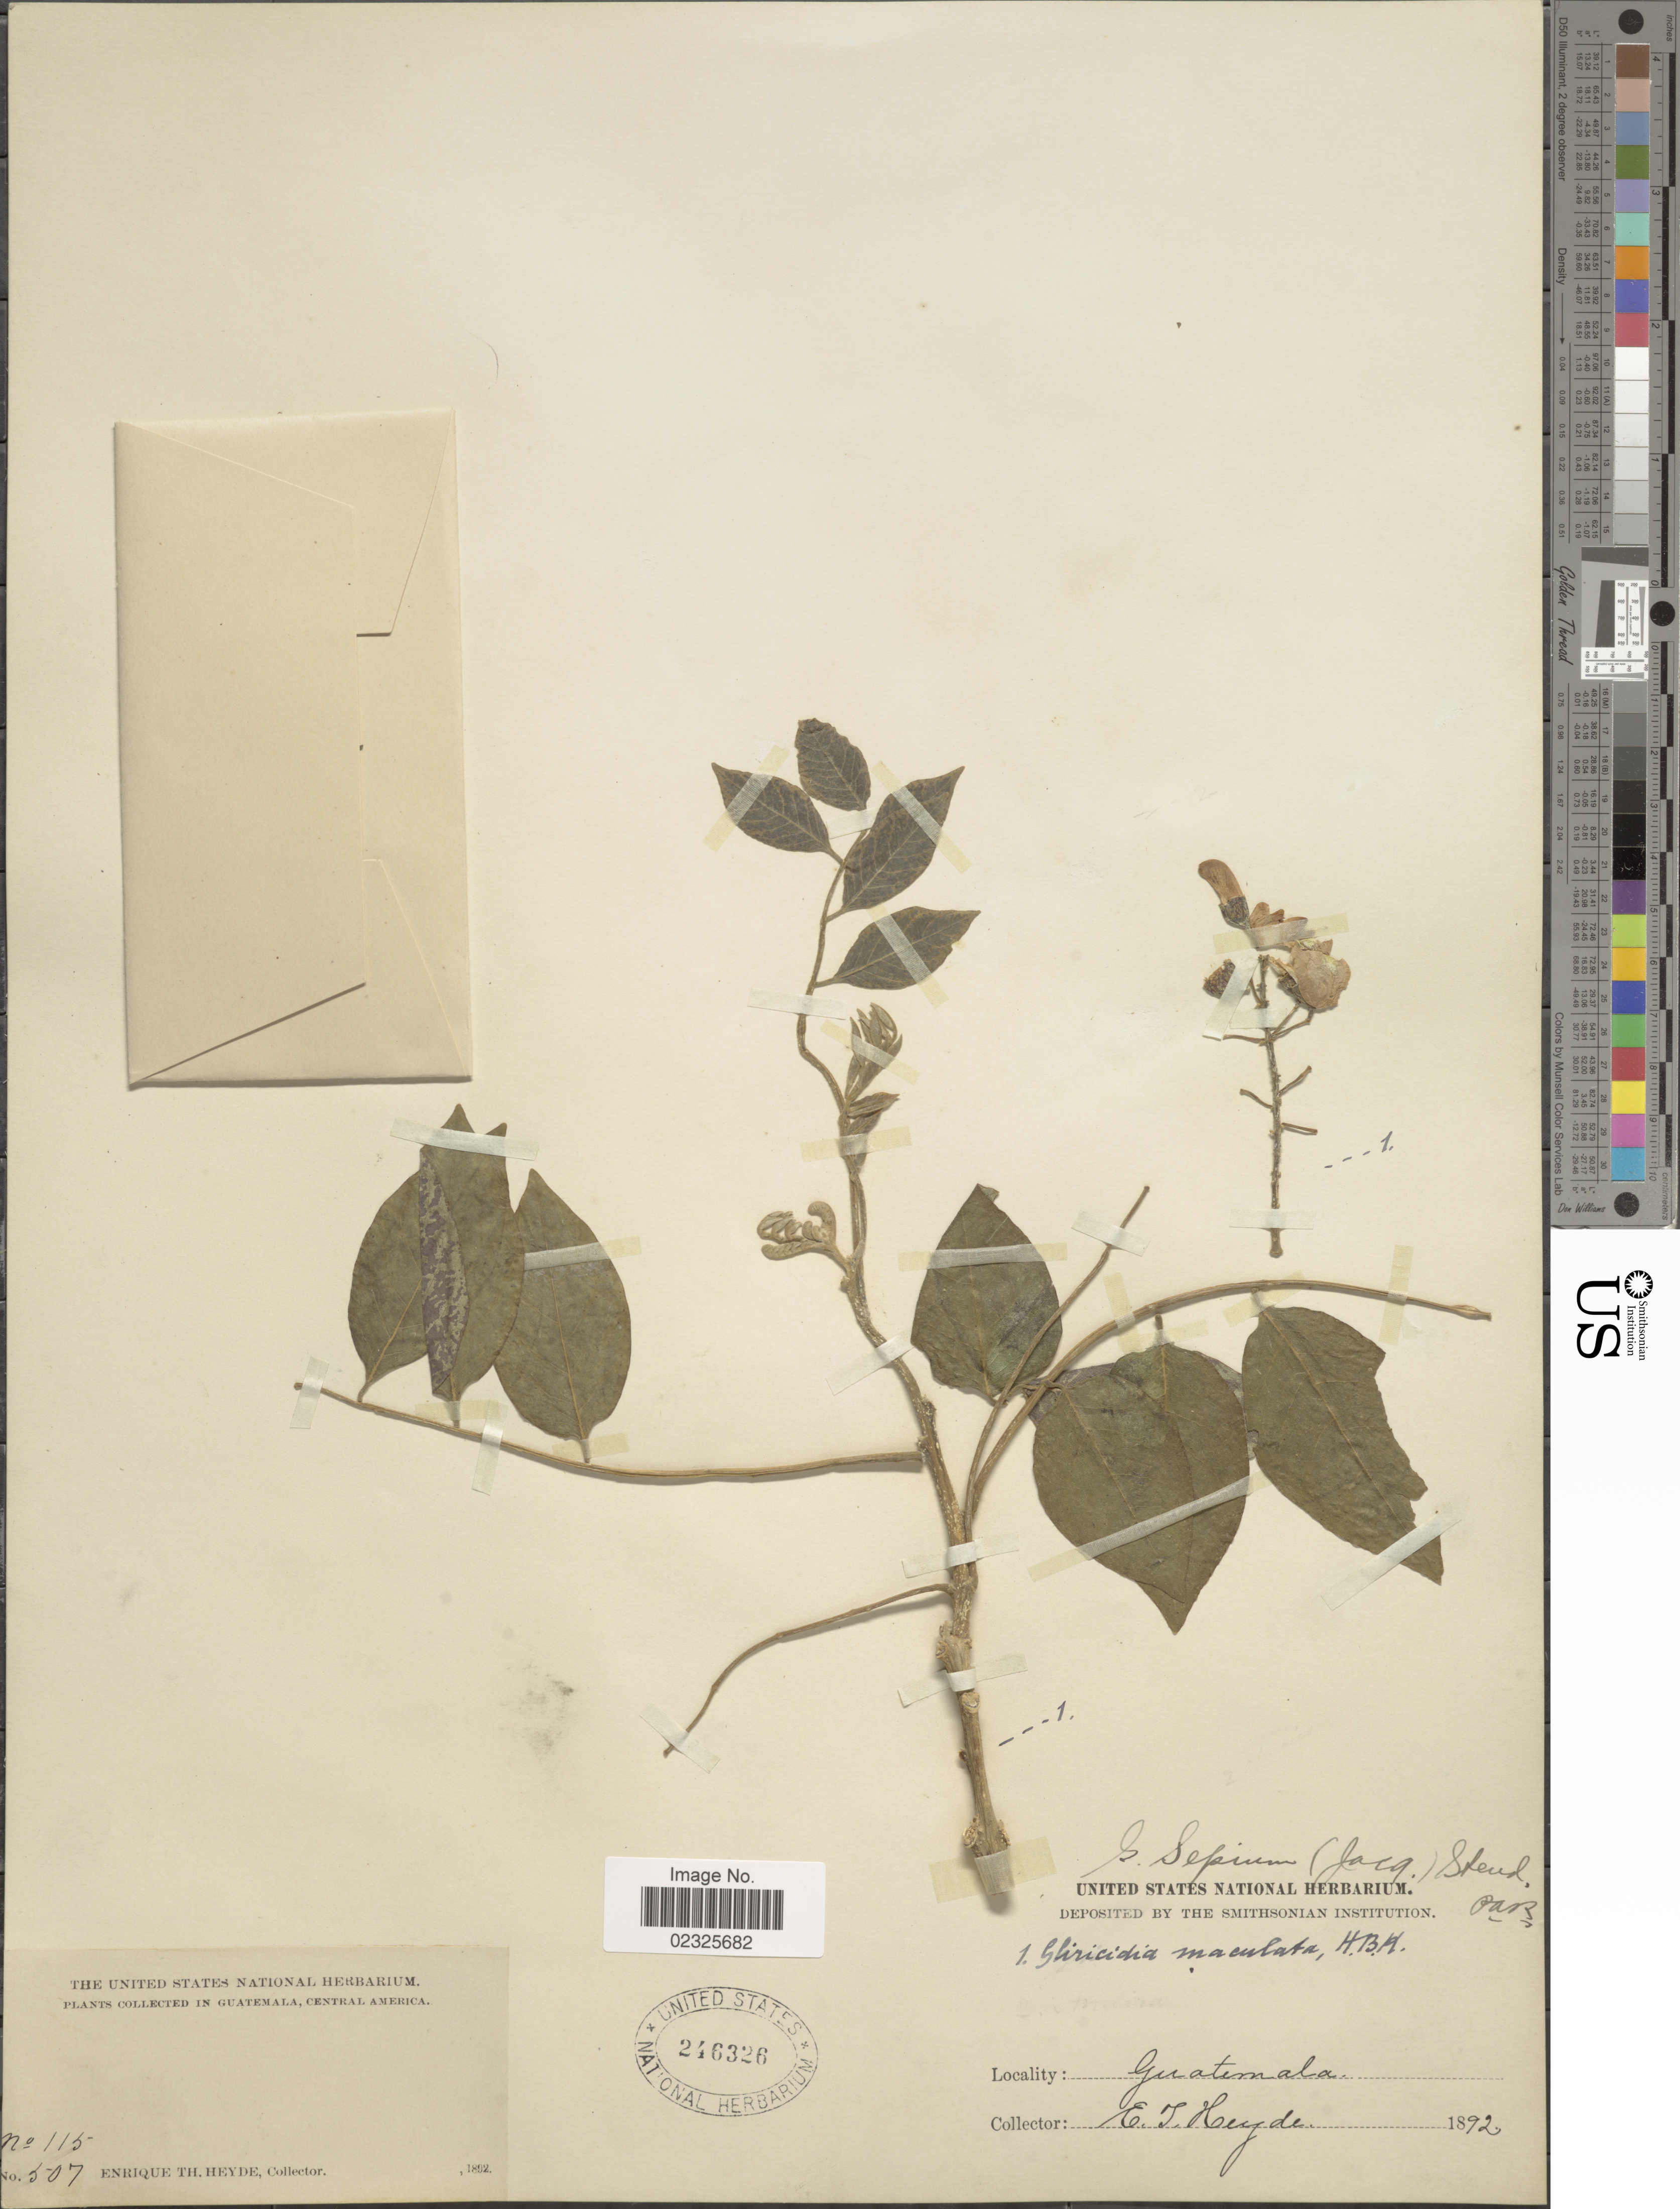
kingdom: Plantae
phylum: Tracheophyta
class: Magnoliopsida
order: Fabales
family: Fabaceae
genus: Gliricidia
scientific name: Gliricidia sepium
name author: (Jacq.) Kunth ex Walp.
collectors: E. T. Heyde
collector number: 115/507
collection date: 1892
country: Guatemala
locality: Central America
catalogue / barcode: US 246326